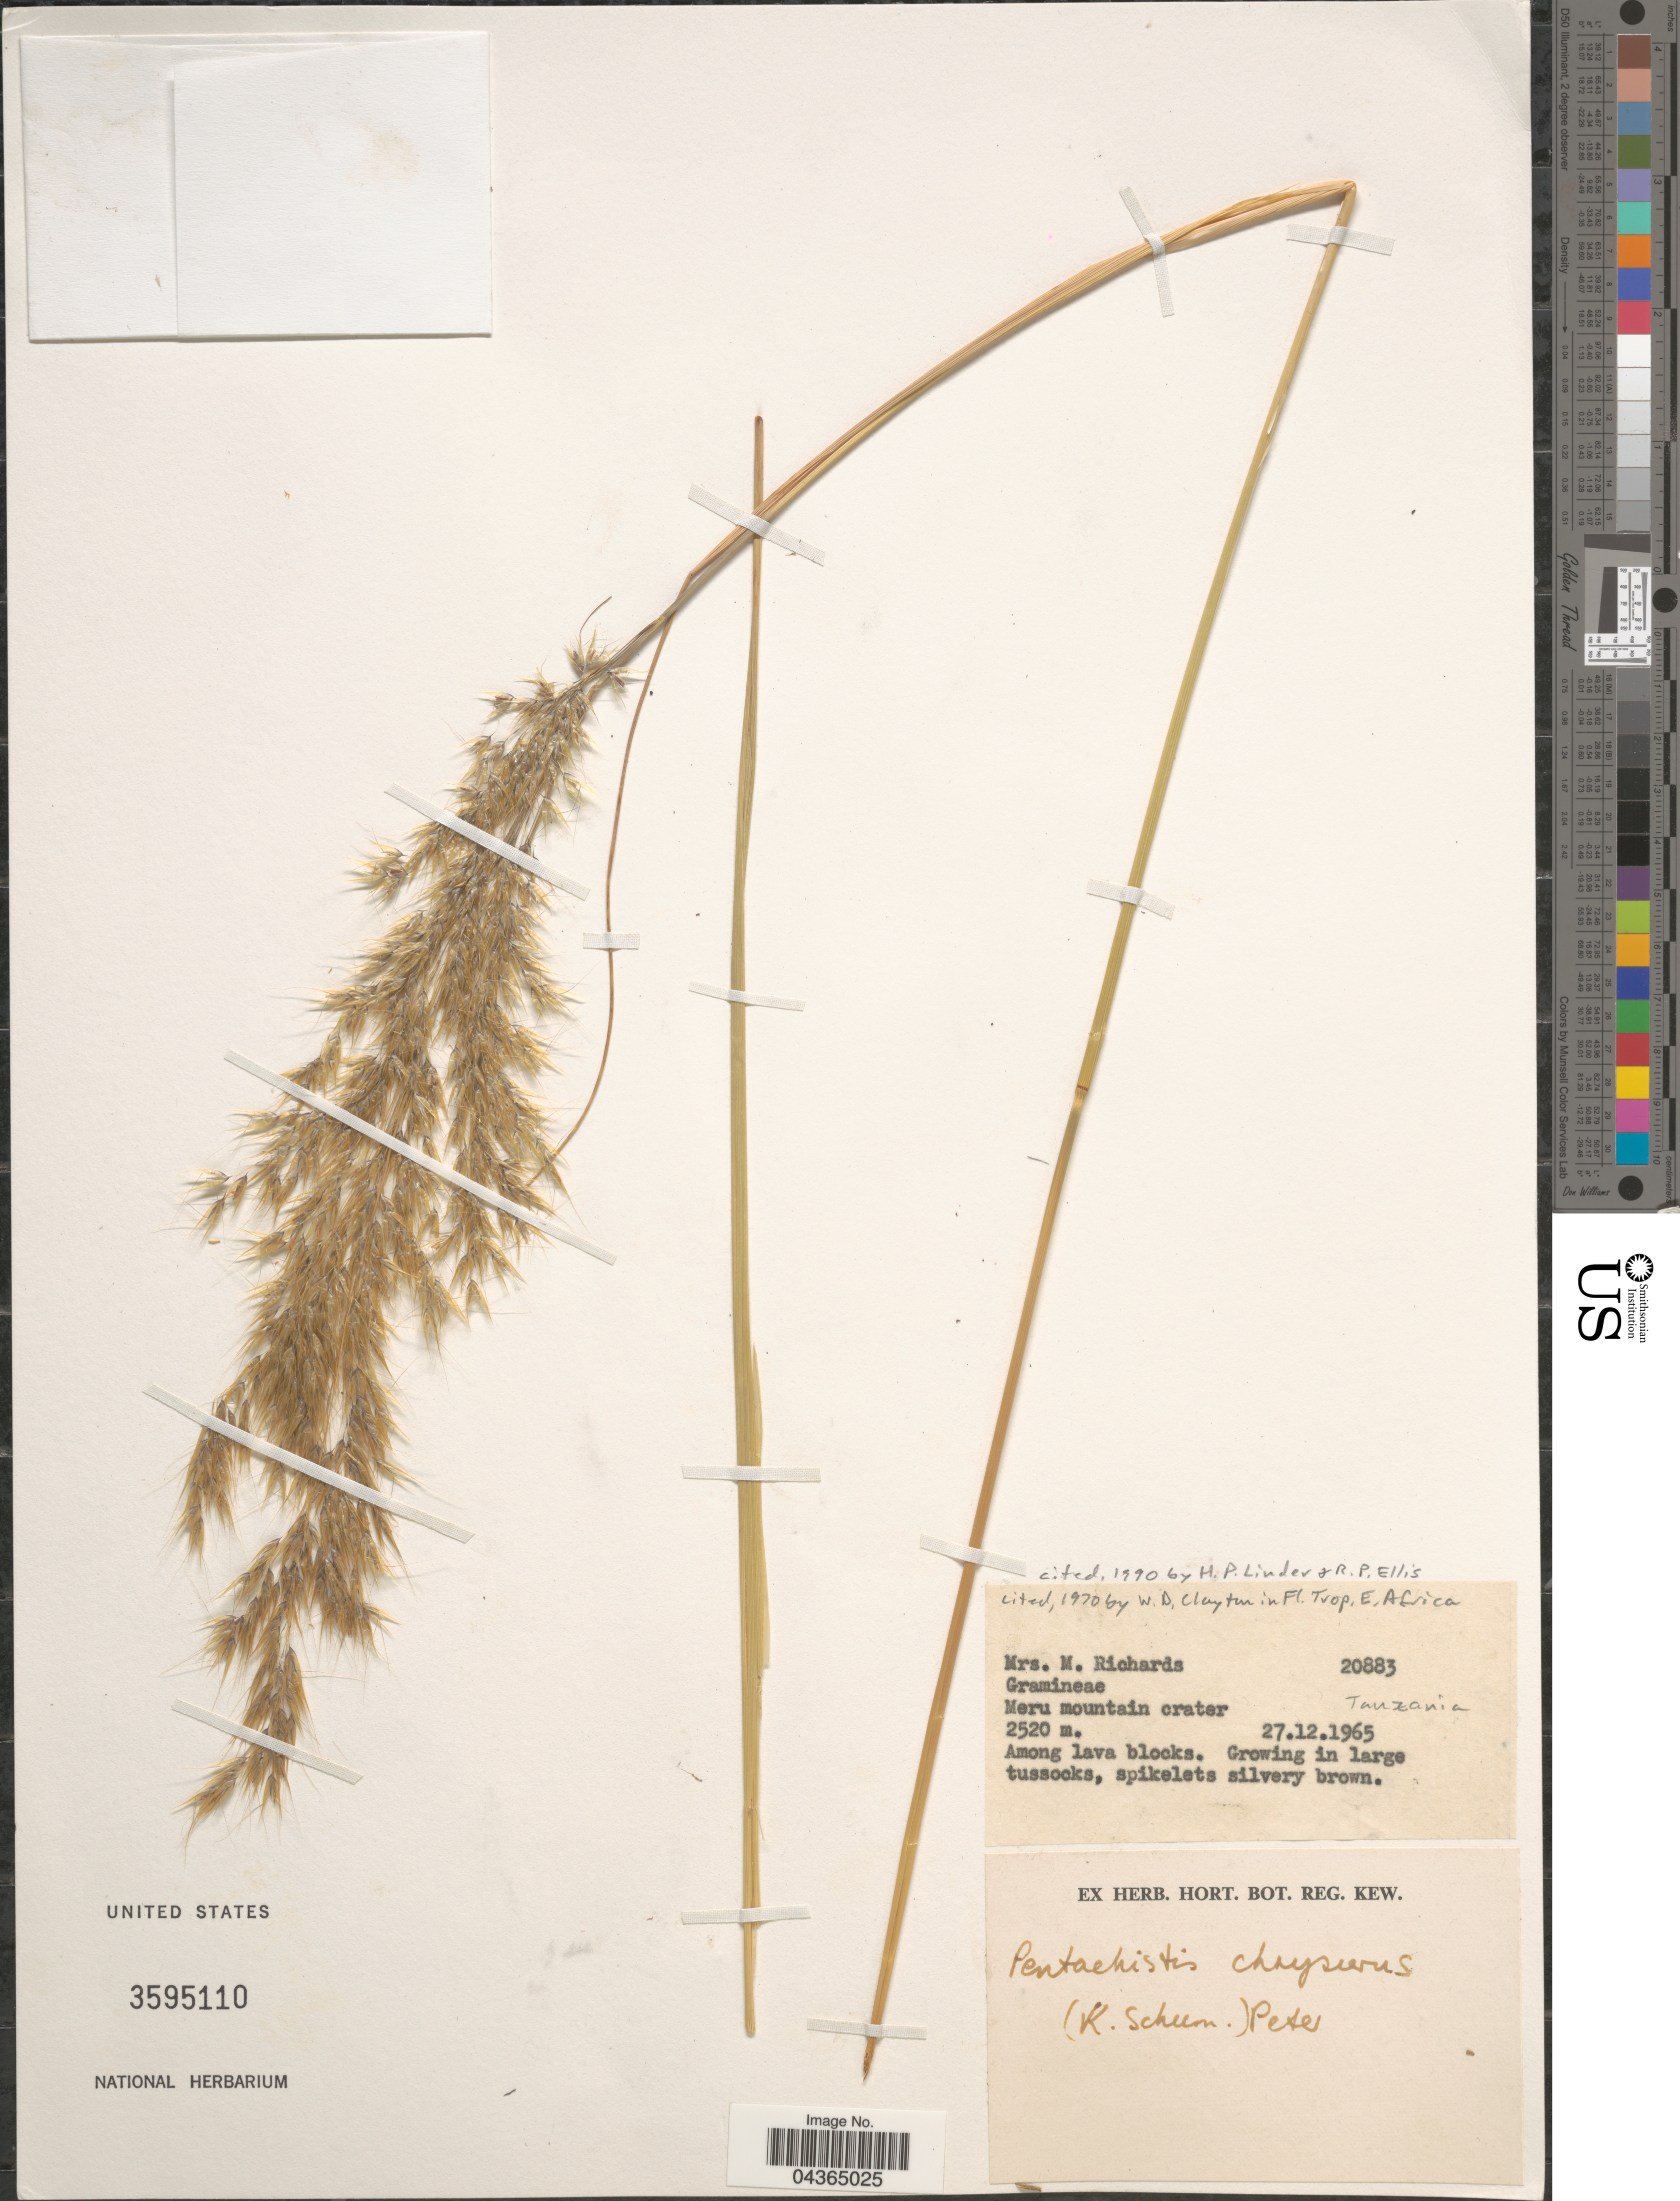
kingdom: Plantae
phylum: Tracheophyta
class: Liliopsida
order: Poales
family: Poaceae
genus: Pentameris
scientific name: Pentameris chrysurus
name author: (K. Schum.) Galley & H.P. Linder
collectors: M. Richards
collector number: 20883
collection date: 1965-12-27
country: Tanzania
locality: Meru mountain crater.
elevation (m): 2520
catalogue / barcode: US 3595110